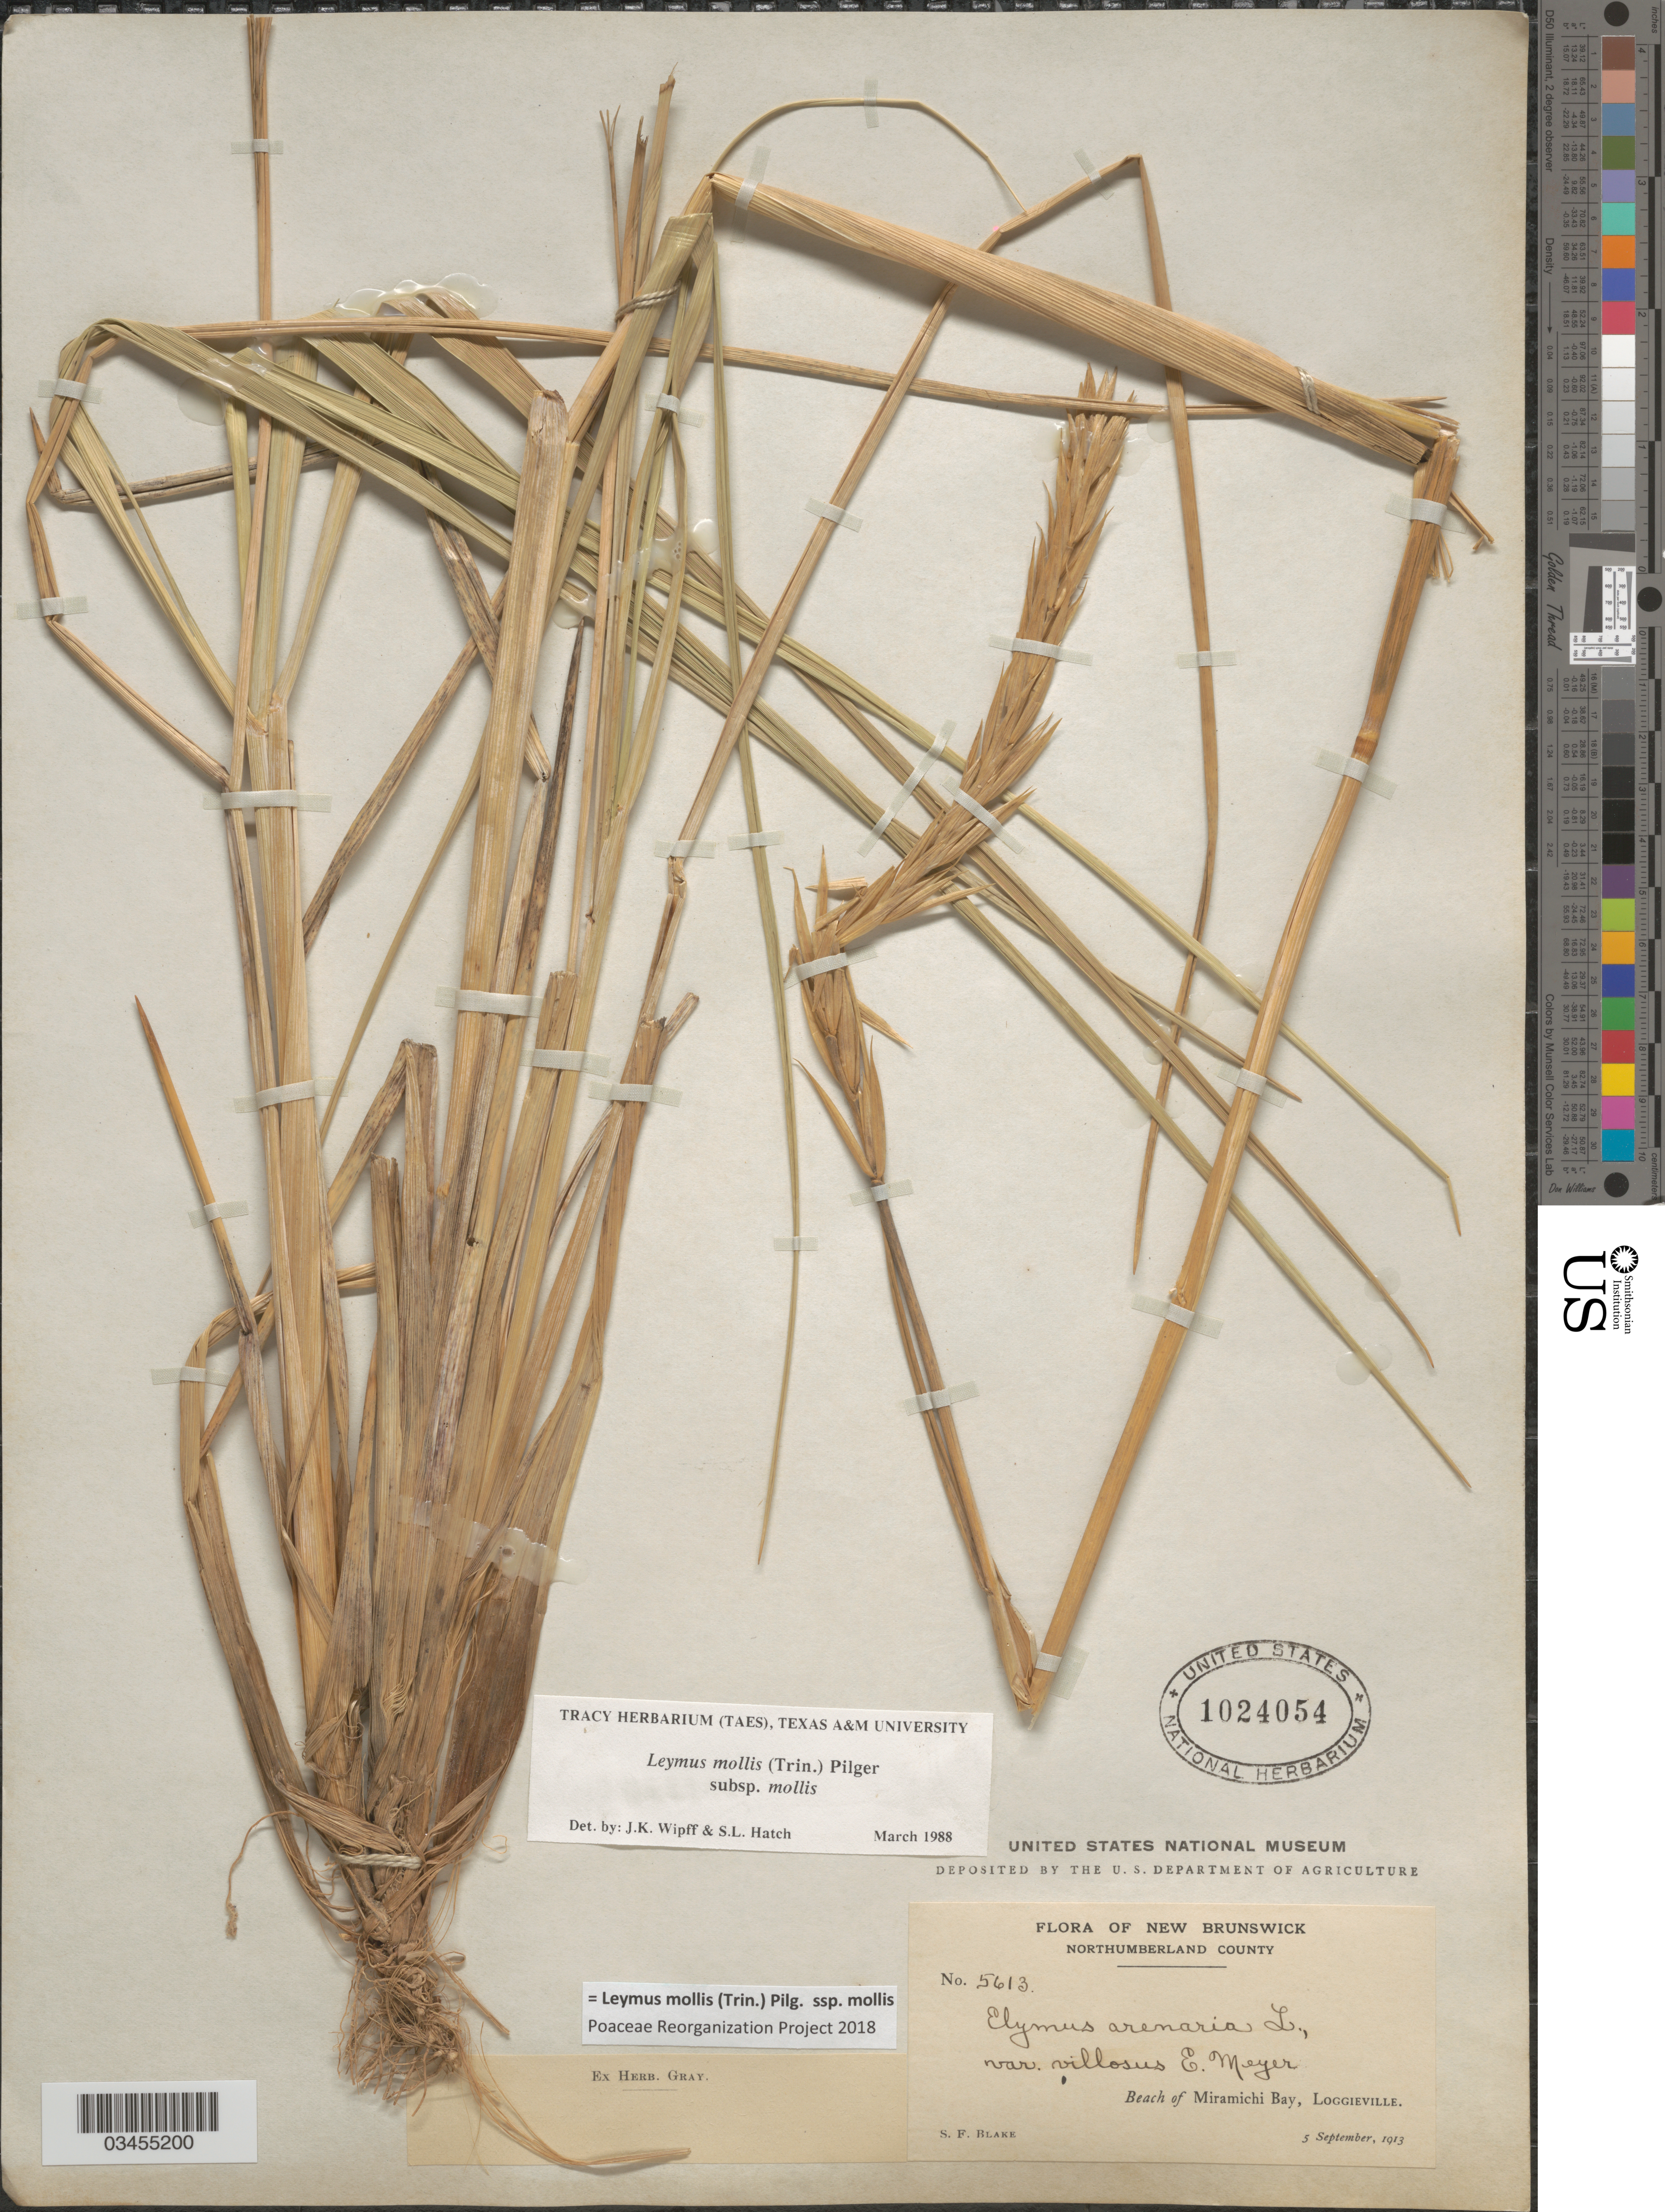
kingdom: Plantae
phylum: Tracheophyta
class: Liliopsida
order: Poales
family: Poaceae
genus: Leymus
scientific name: Leymus mollis subsp. mollis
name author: (Trin.) Pilg.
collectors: S. Blake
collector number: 5613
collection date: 1913-09-05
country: Canada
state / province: New Brunswick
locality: Northumberland County. Beach of Miramichi Bay, Loggieville.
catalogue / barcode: US 1024054